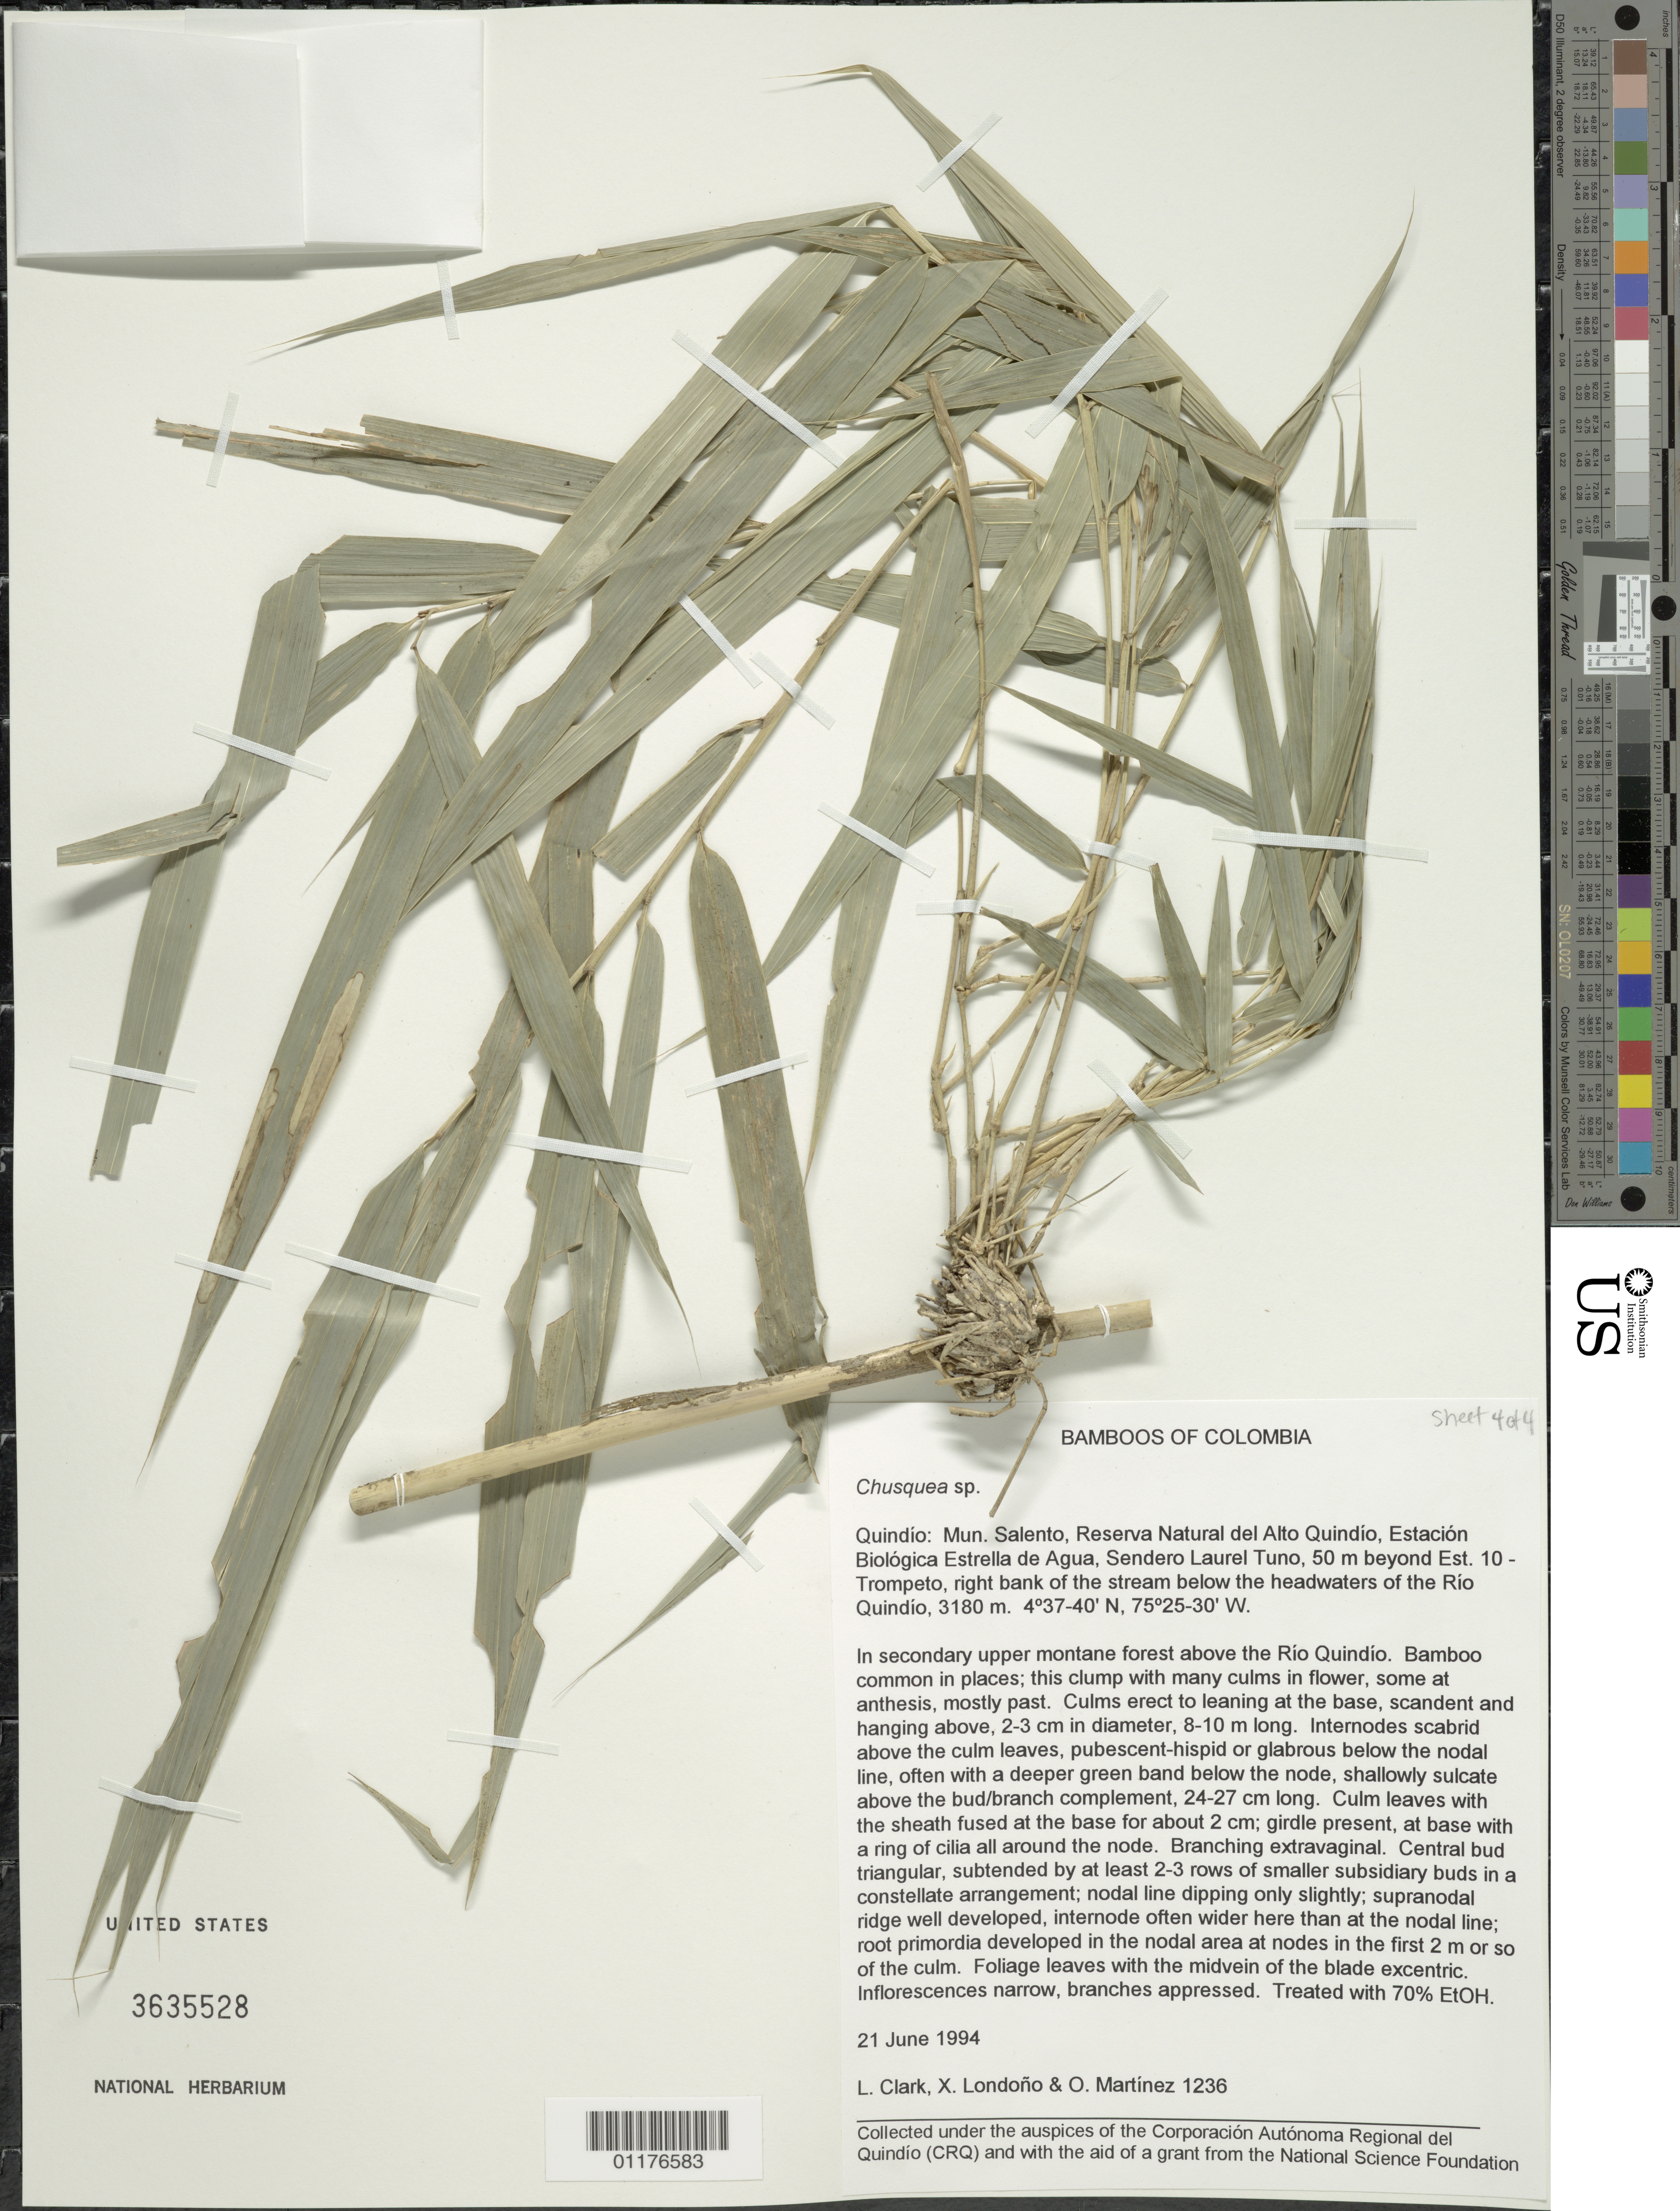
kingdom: Plantae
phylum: Tracheophyta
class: Liliopsida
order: Poales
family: Poaceae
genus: Chusquea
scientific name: Chusquea sp.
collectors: L. G. Clark, X. Londoño & O. Martínez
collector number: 1236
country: Colombia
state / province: Quindío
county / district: Salento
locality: Reserva Natural de Alto Quindio, Estacion Biologica Estrella de Agua, Sendero Laurel Tuno, beyond Trompeto, right bank of the stream below the headwaters of the Rio Quindio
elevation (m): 3180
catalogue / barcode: US 3635528